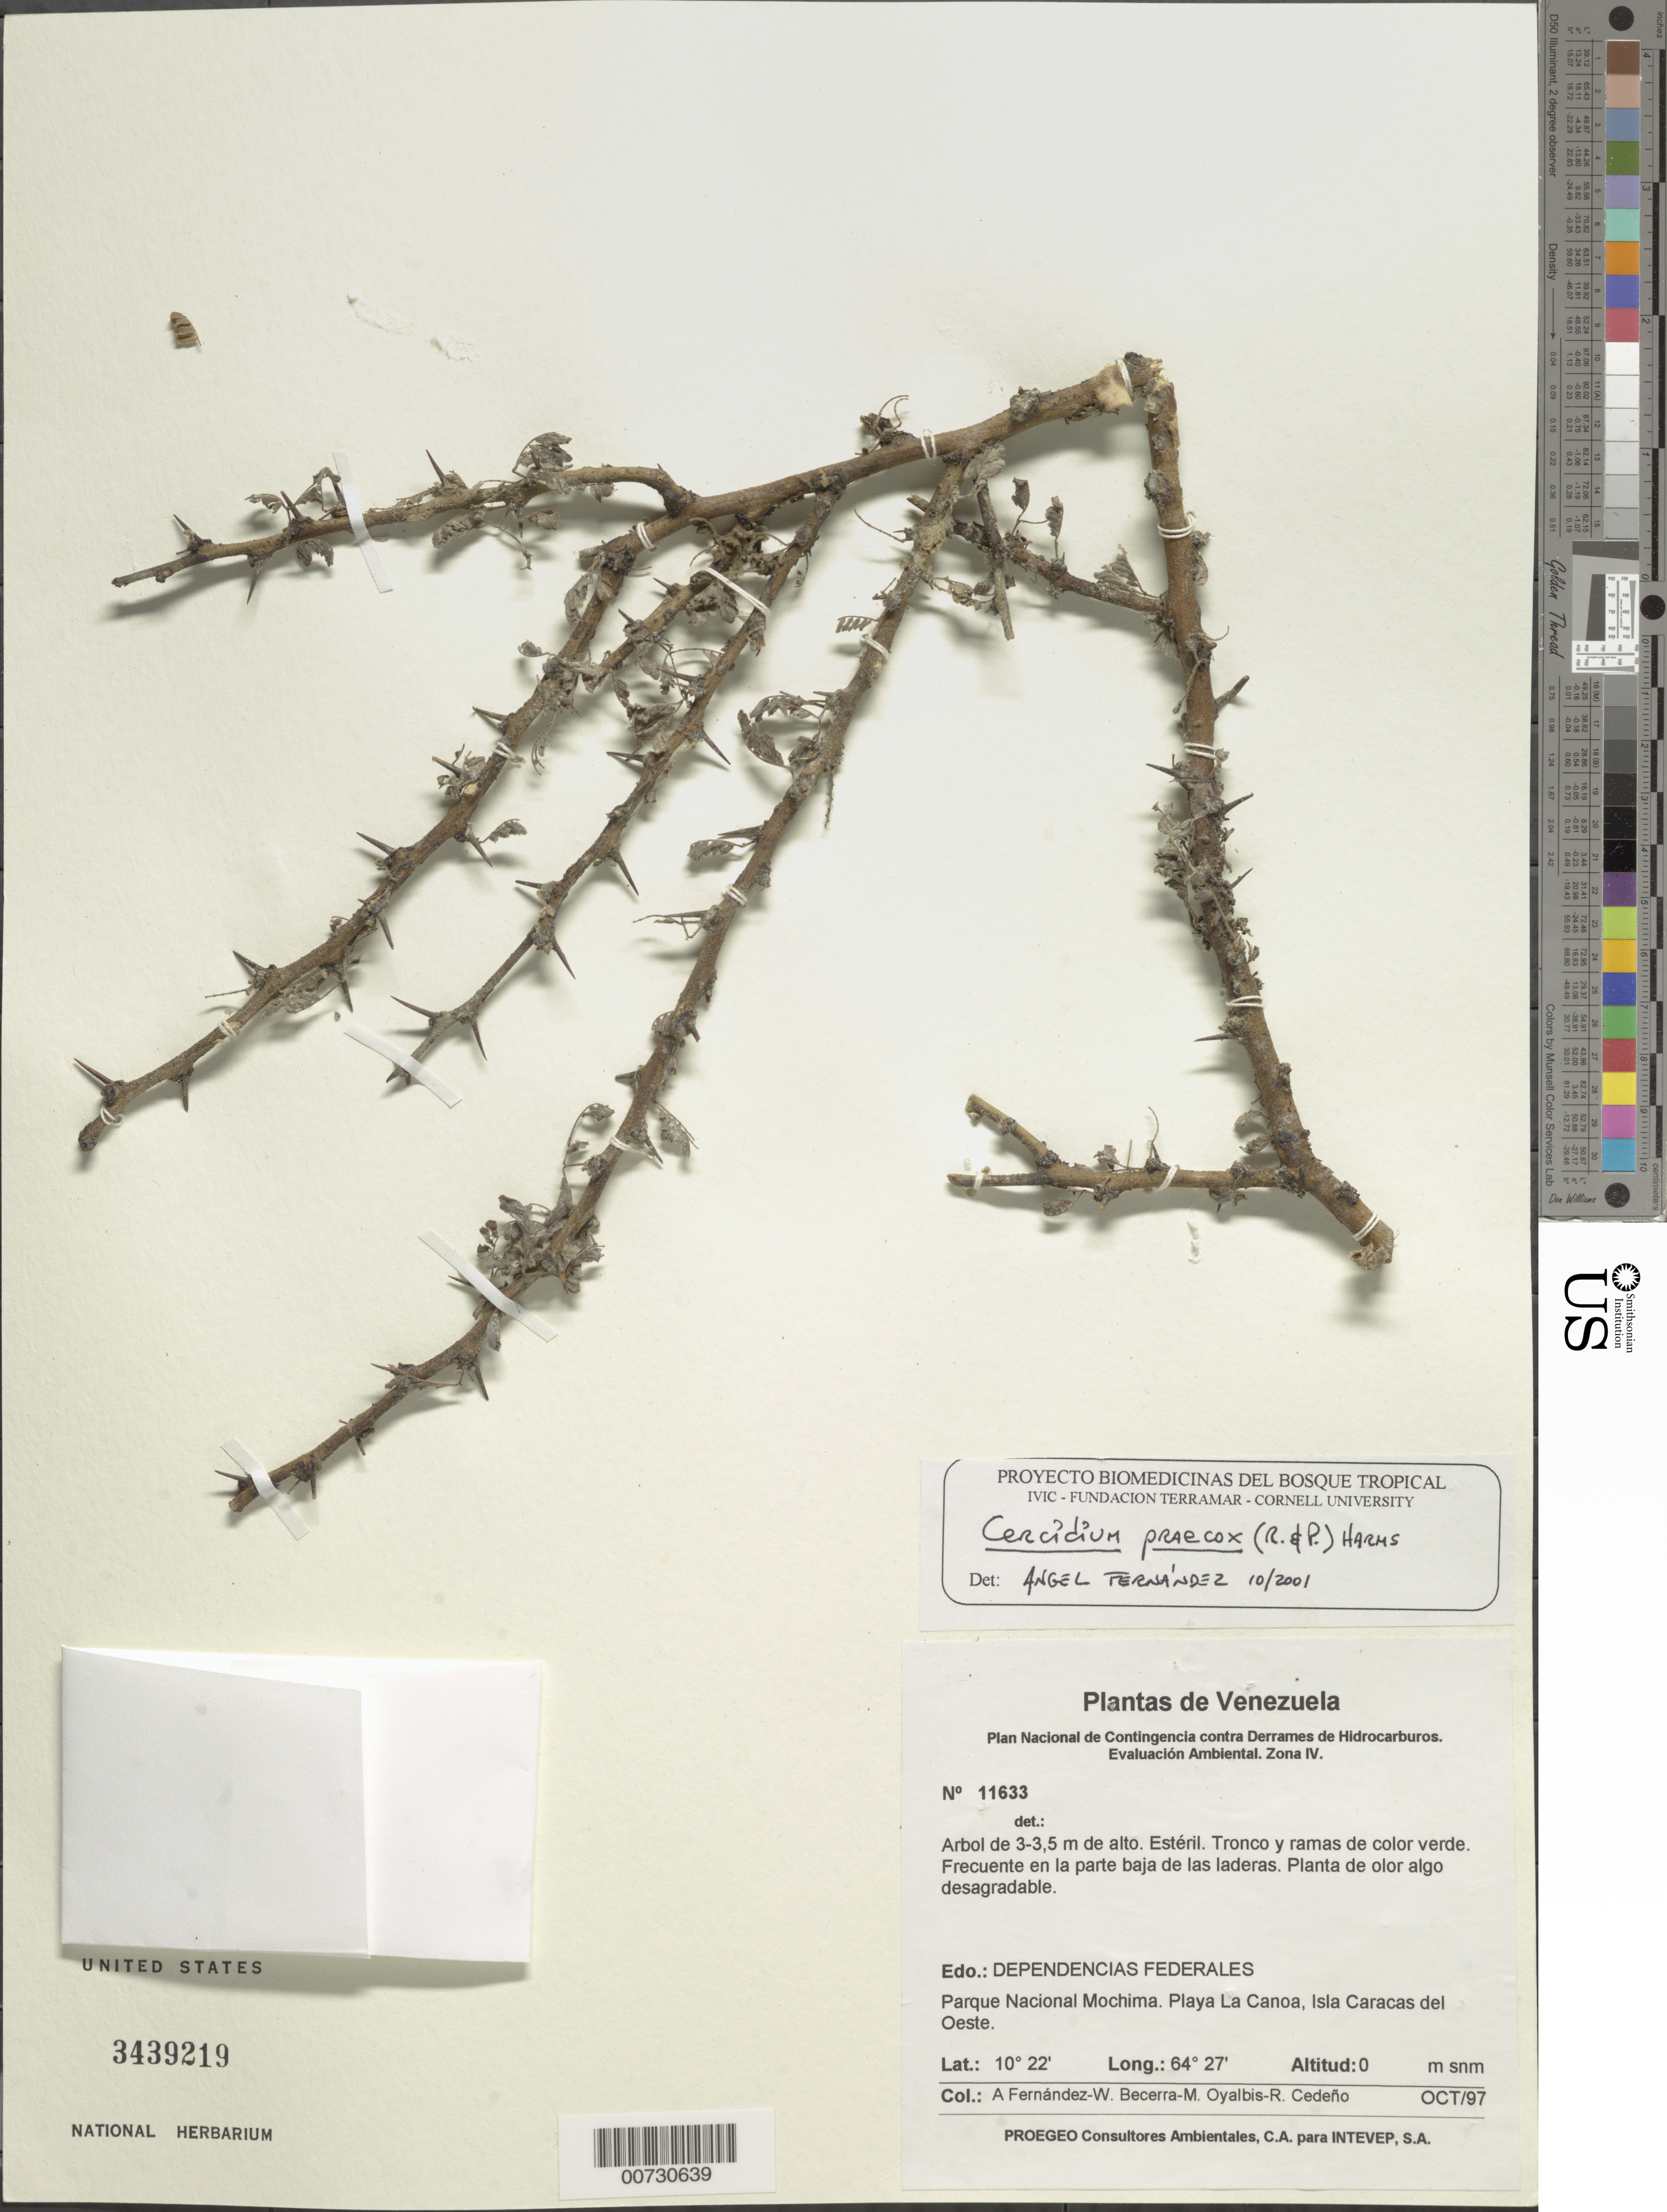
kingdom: Plantae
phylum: Tracheophyta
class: Magnoliopsida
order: Fabales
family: Fabaceae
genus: Parkinsonia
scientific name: Parkinsonia praecox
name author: (Ruiz & Pav.) J.E. Hawkins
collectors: Á. Fernández, W. Becerra, M. Oyalbis & R. Cedeño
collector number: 11633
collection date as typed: Oct 1997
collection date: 1997-10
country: Venezuela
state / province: Dependencias Federales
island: Isla Caracas del Oeste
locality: Parque Nacional Mochima. Playa La Canoa, Isla Caracas del Oeste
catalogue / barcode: US 3439219